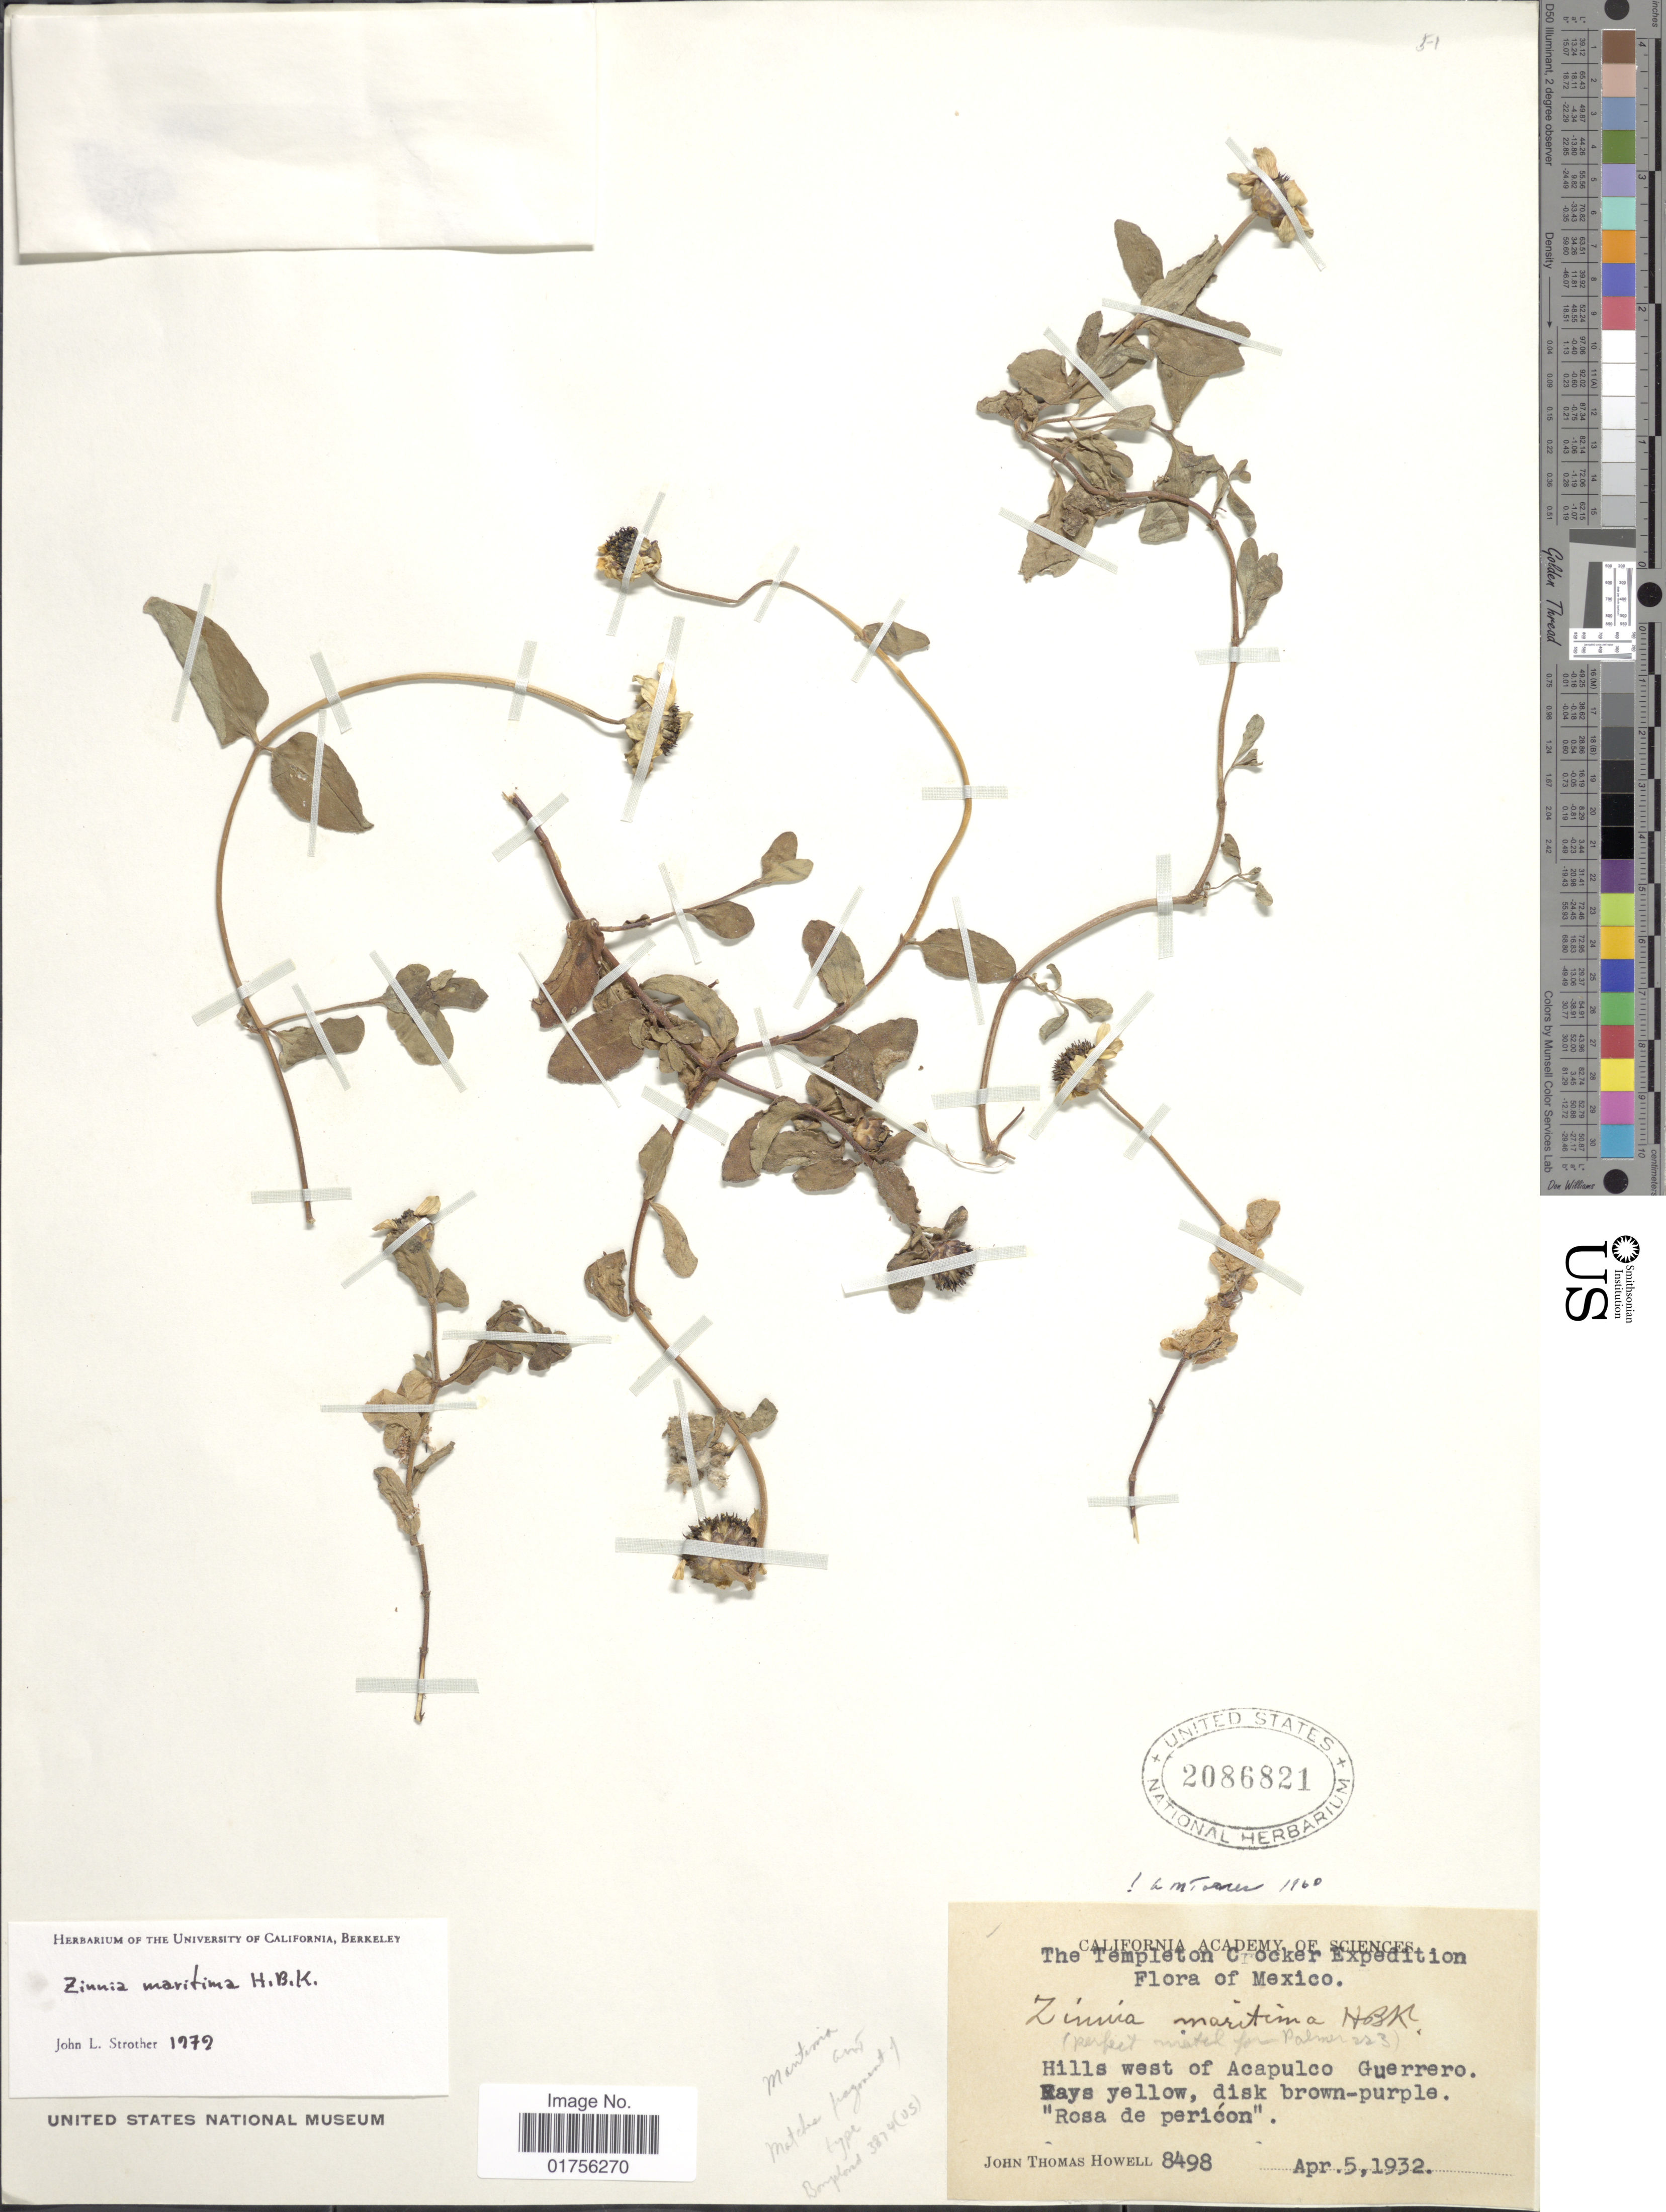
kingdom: Plantae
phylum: Tracheophyta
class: Magnoliopsida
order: Asterales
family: Asteraceae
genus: Zinnia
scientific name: Zinnia maritima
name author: Kunth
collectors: J. T. Howell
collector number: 8498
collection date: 1932-04-05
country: Mexico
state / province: Guerrero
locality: Hills west of Acapulco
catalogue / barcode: US 2086821